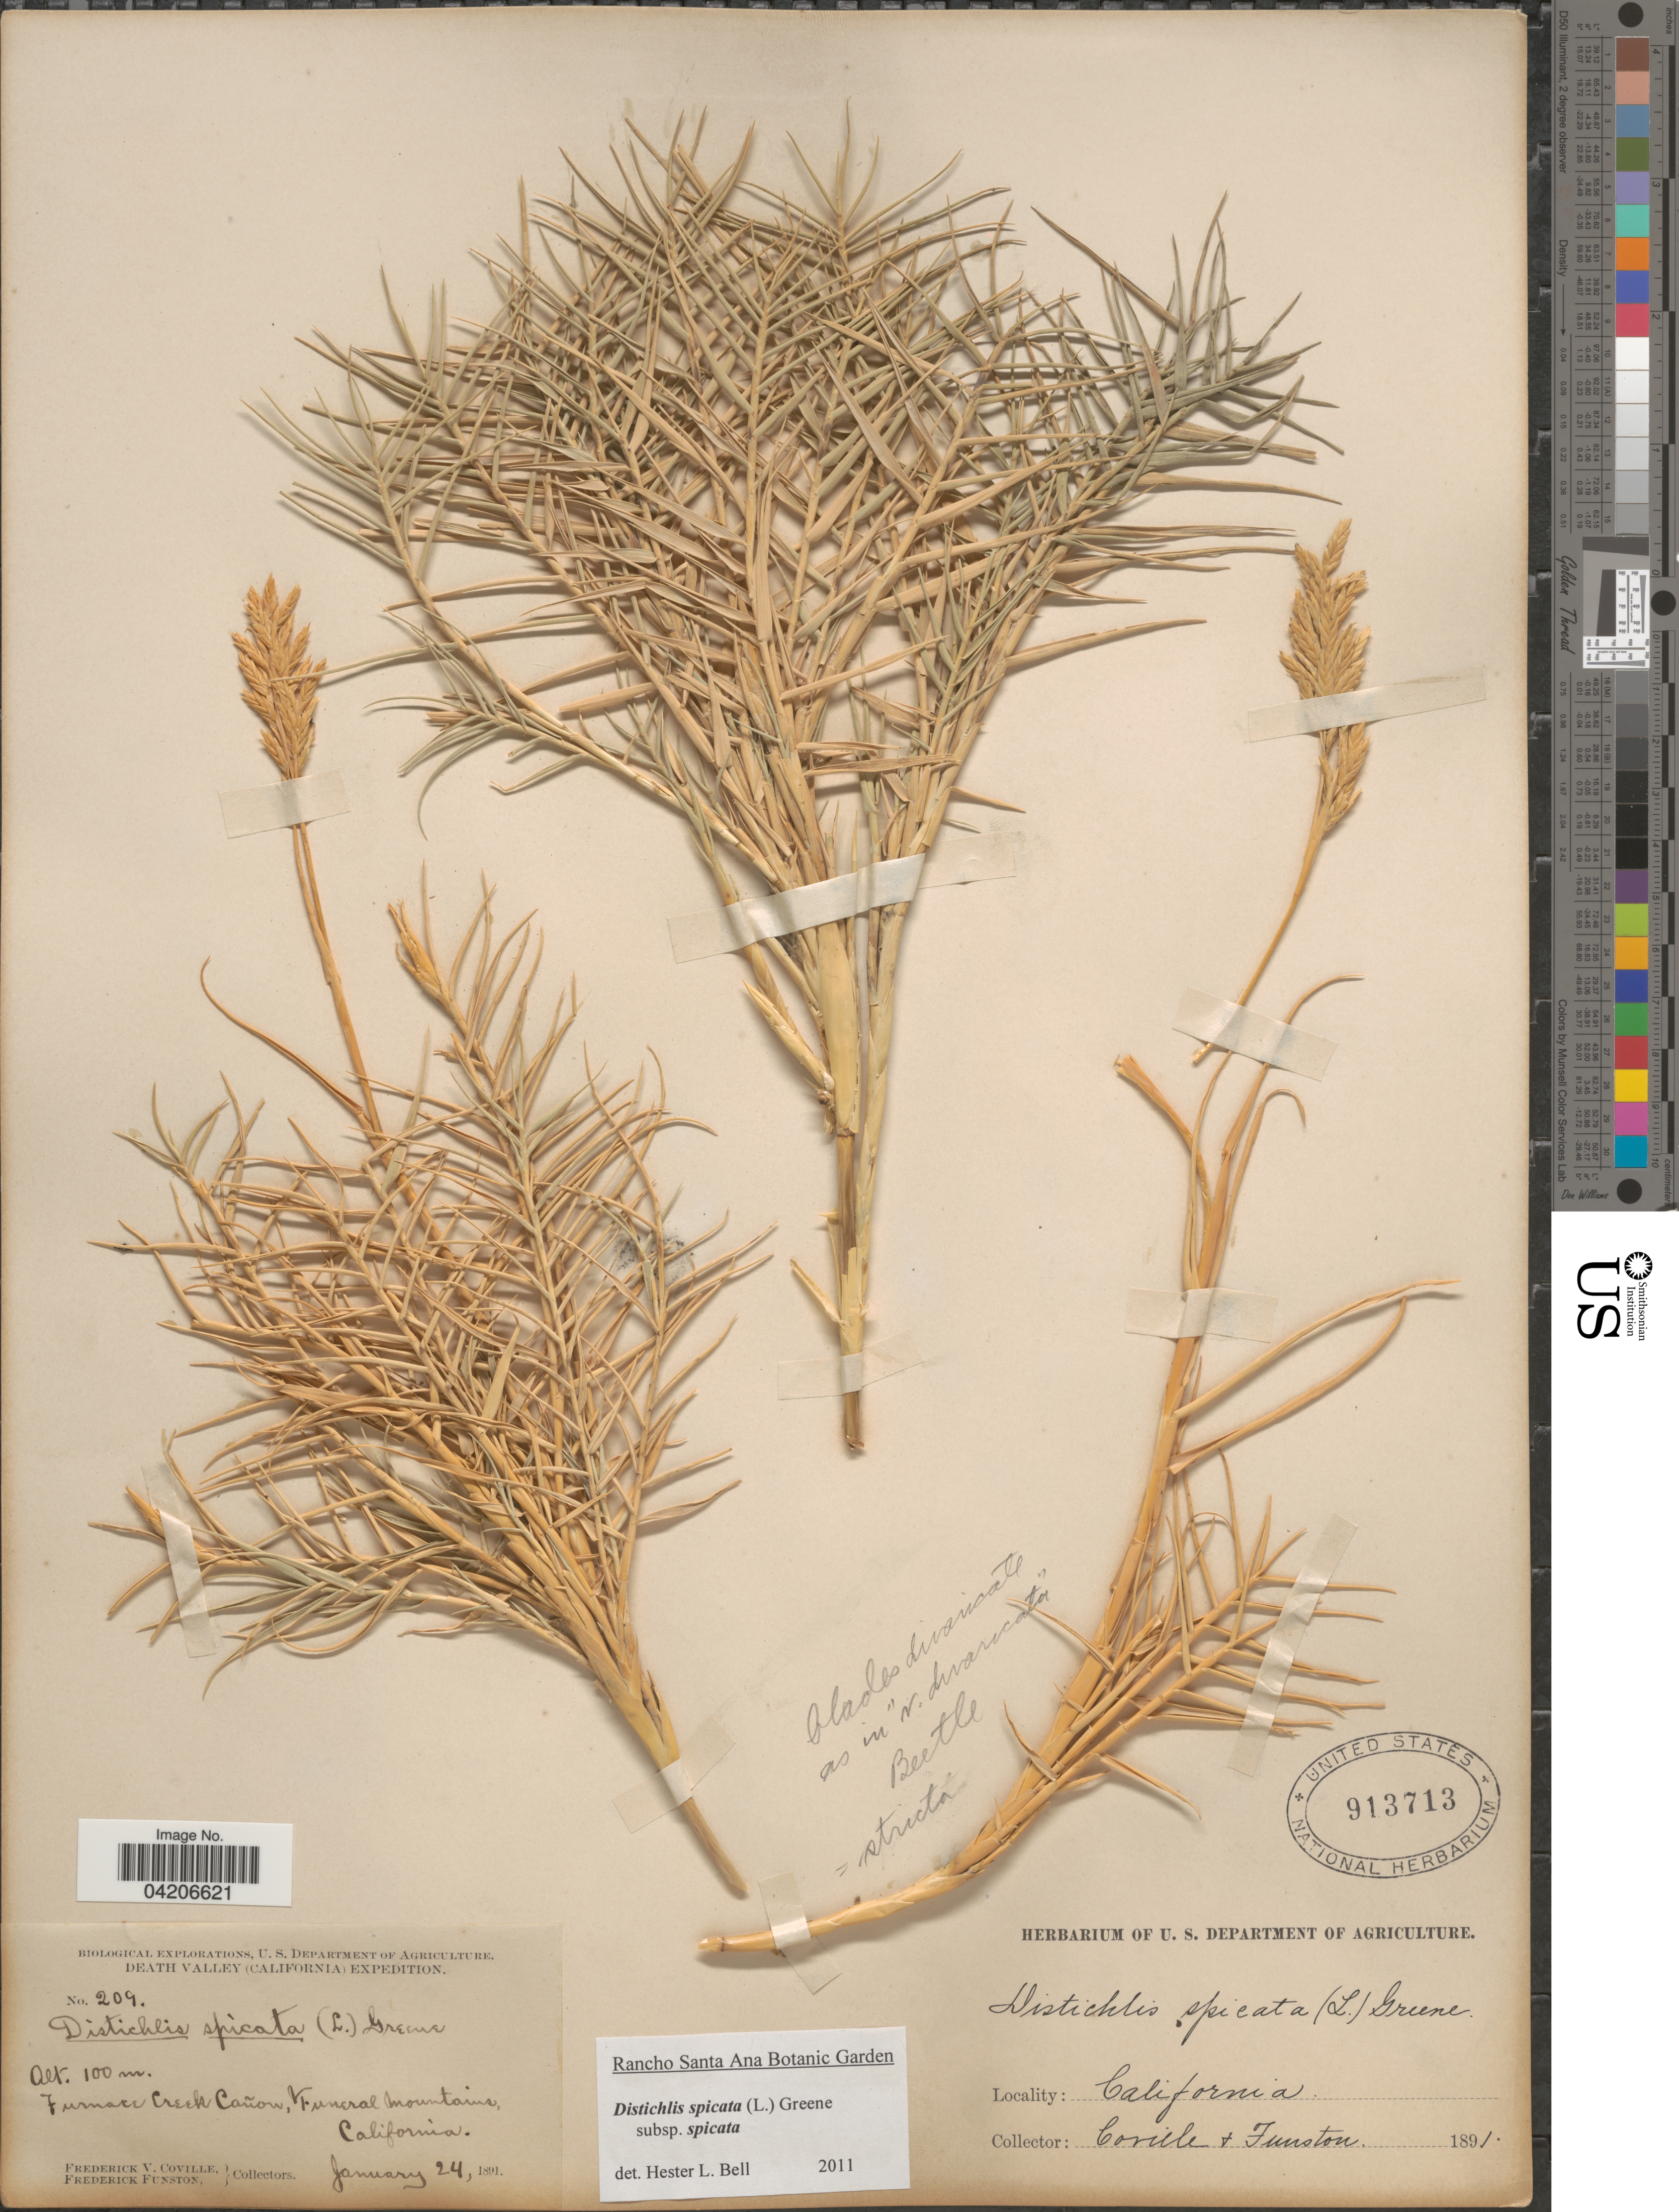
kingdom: Plantae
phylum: Tracheophyta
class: Liliopsida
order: Poales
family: Poaceae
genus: Distichlis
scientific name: Distichlis spicata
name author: (L.) Greene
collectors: F. V. Coville & F. Funston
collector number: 209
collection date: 1891-01-24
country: United States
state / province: California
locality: Biological Explorations, Death Valley (California) Expedition. Furnace Creek Cañon, Funeral mountains.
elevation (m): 100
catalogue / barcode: US 913713